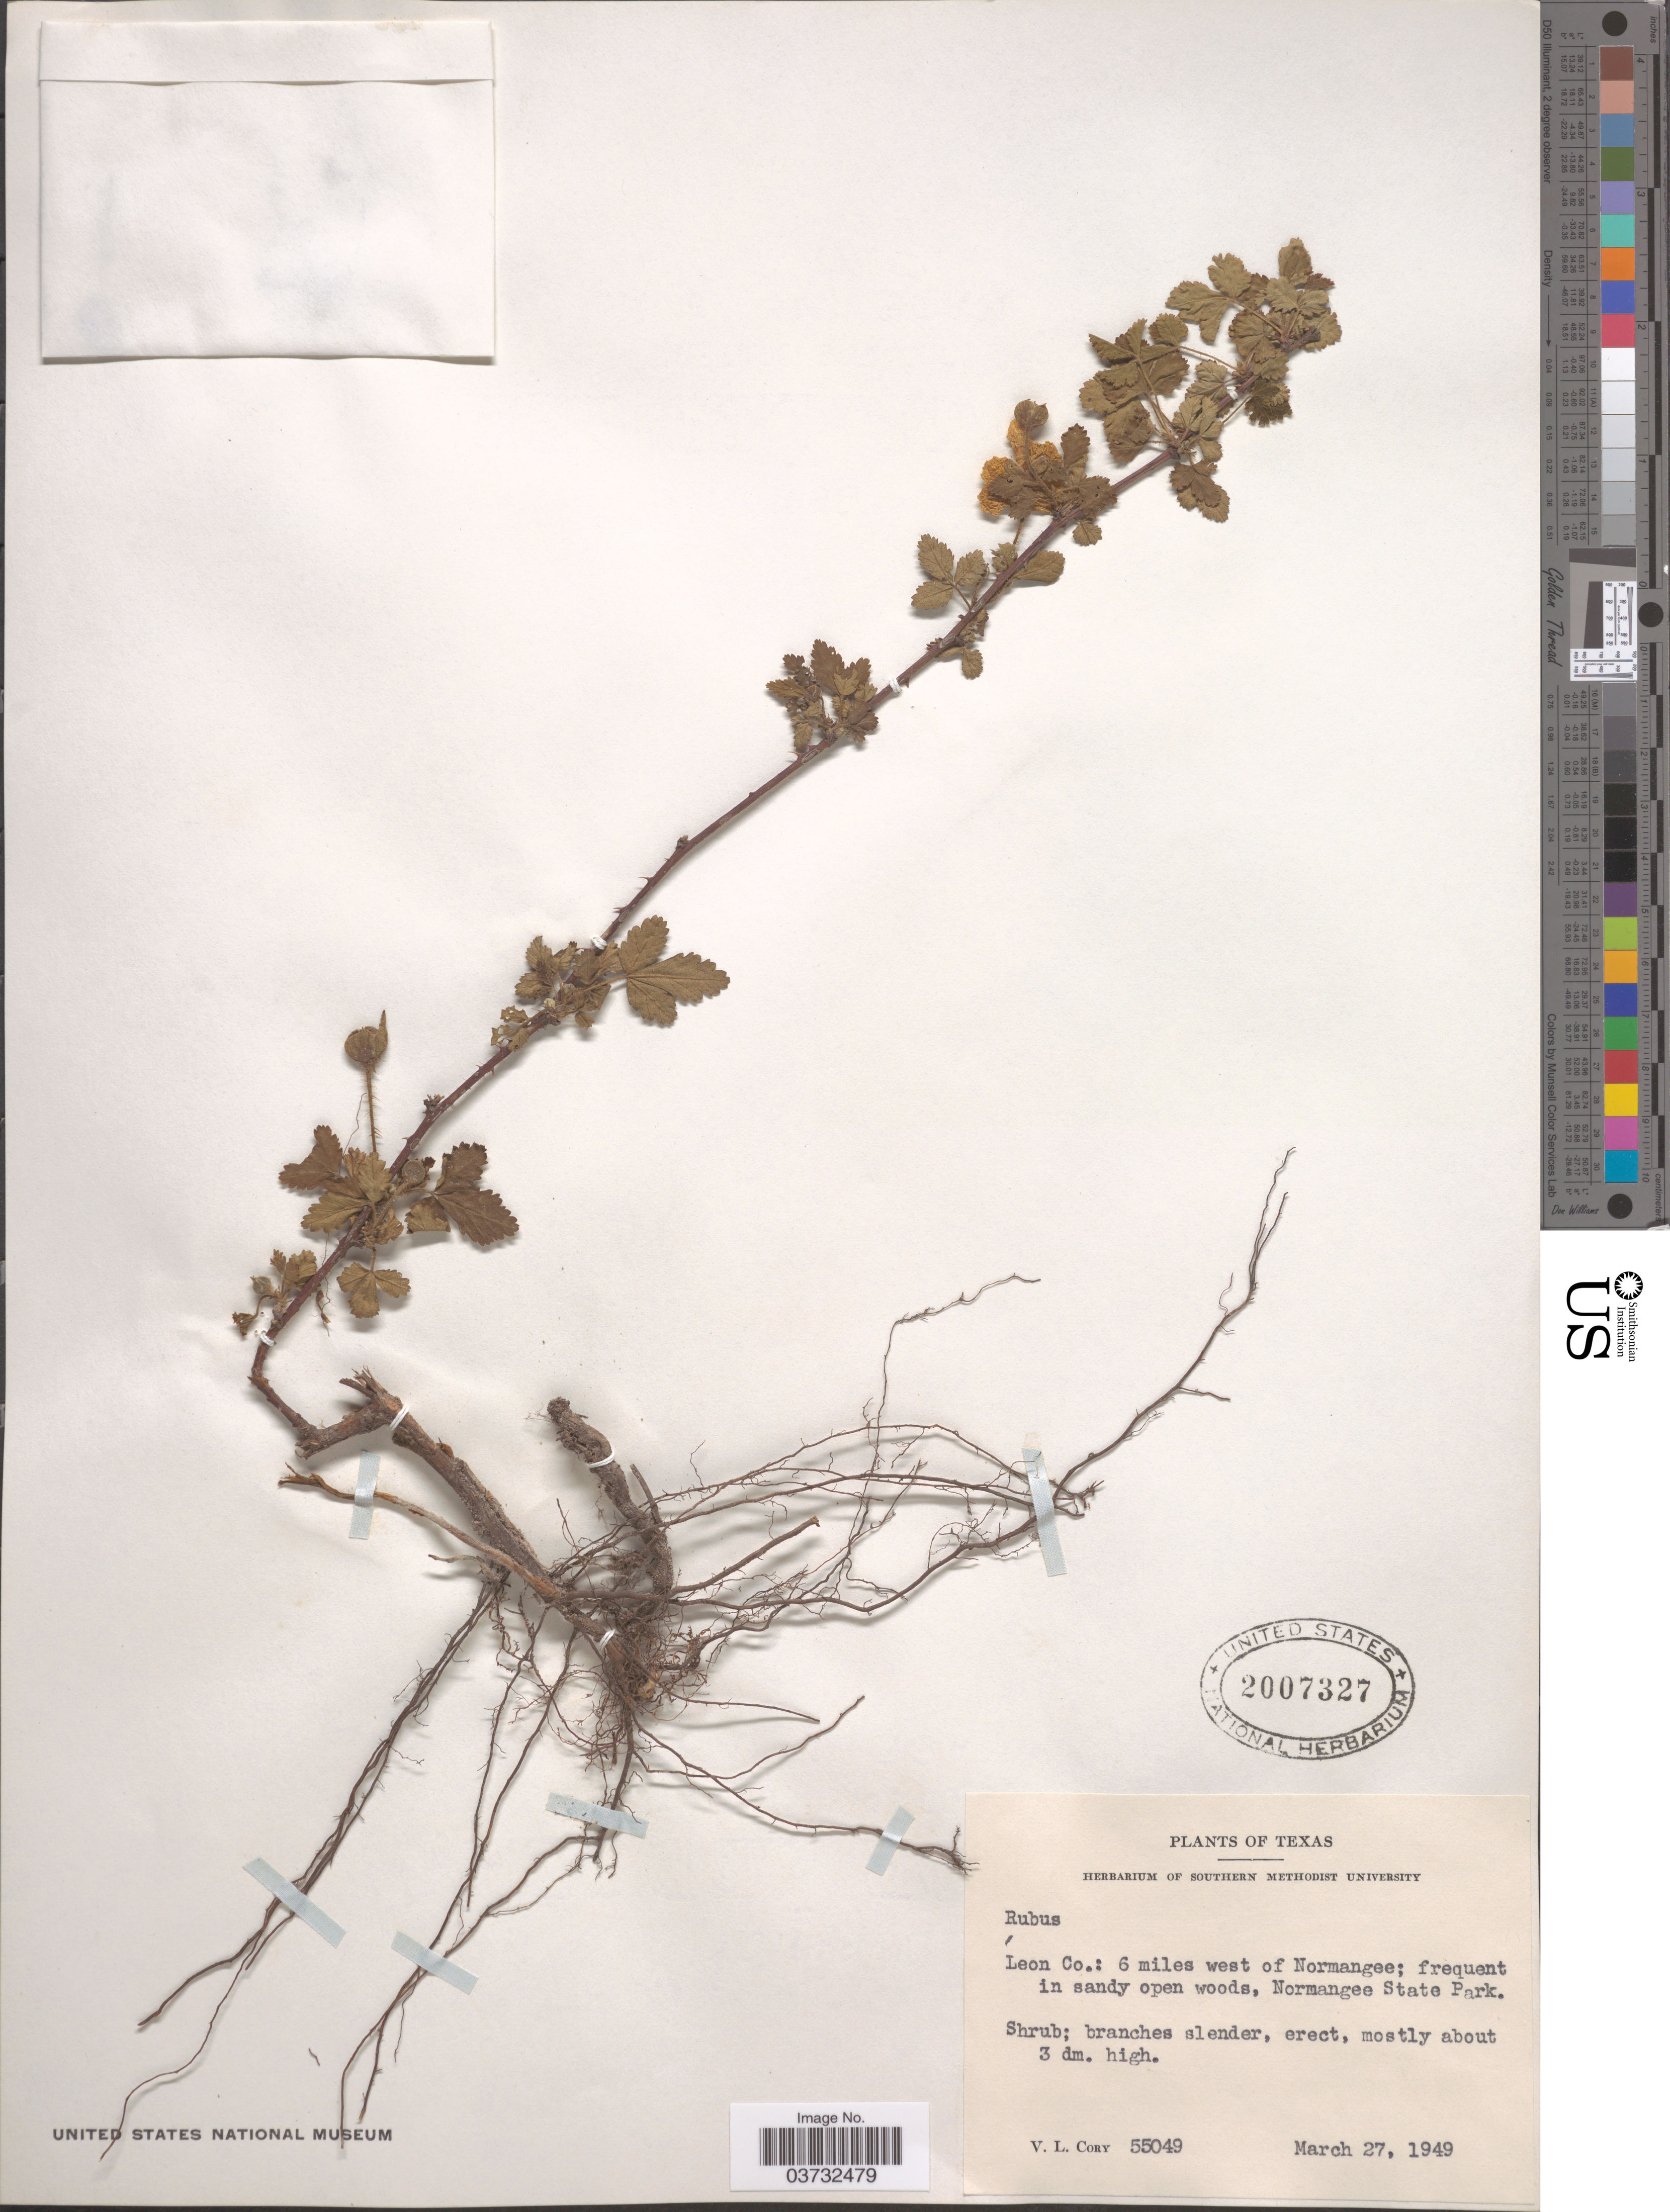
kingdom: Plantae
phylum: Tracheophyta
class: Magnoliopsida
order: Rosales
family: Rosaceae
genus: Rubus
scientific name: Rubus sp.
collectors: V. Cory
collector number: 55049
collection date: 1949-03-27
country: United States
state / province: Texas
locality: Leon Co.: 6 miles west of Normangee; frequent in sandy open woods, Normangee State Park.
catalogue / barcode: US 2007327